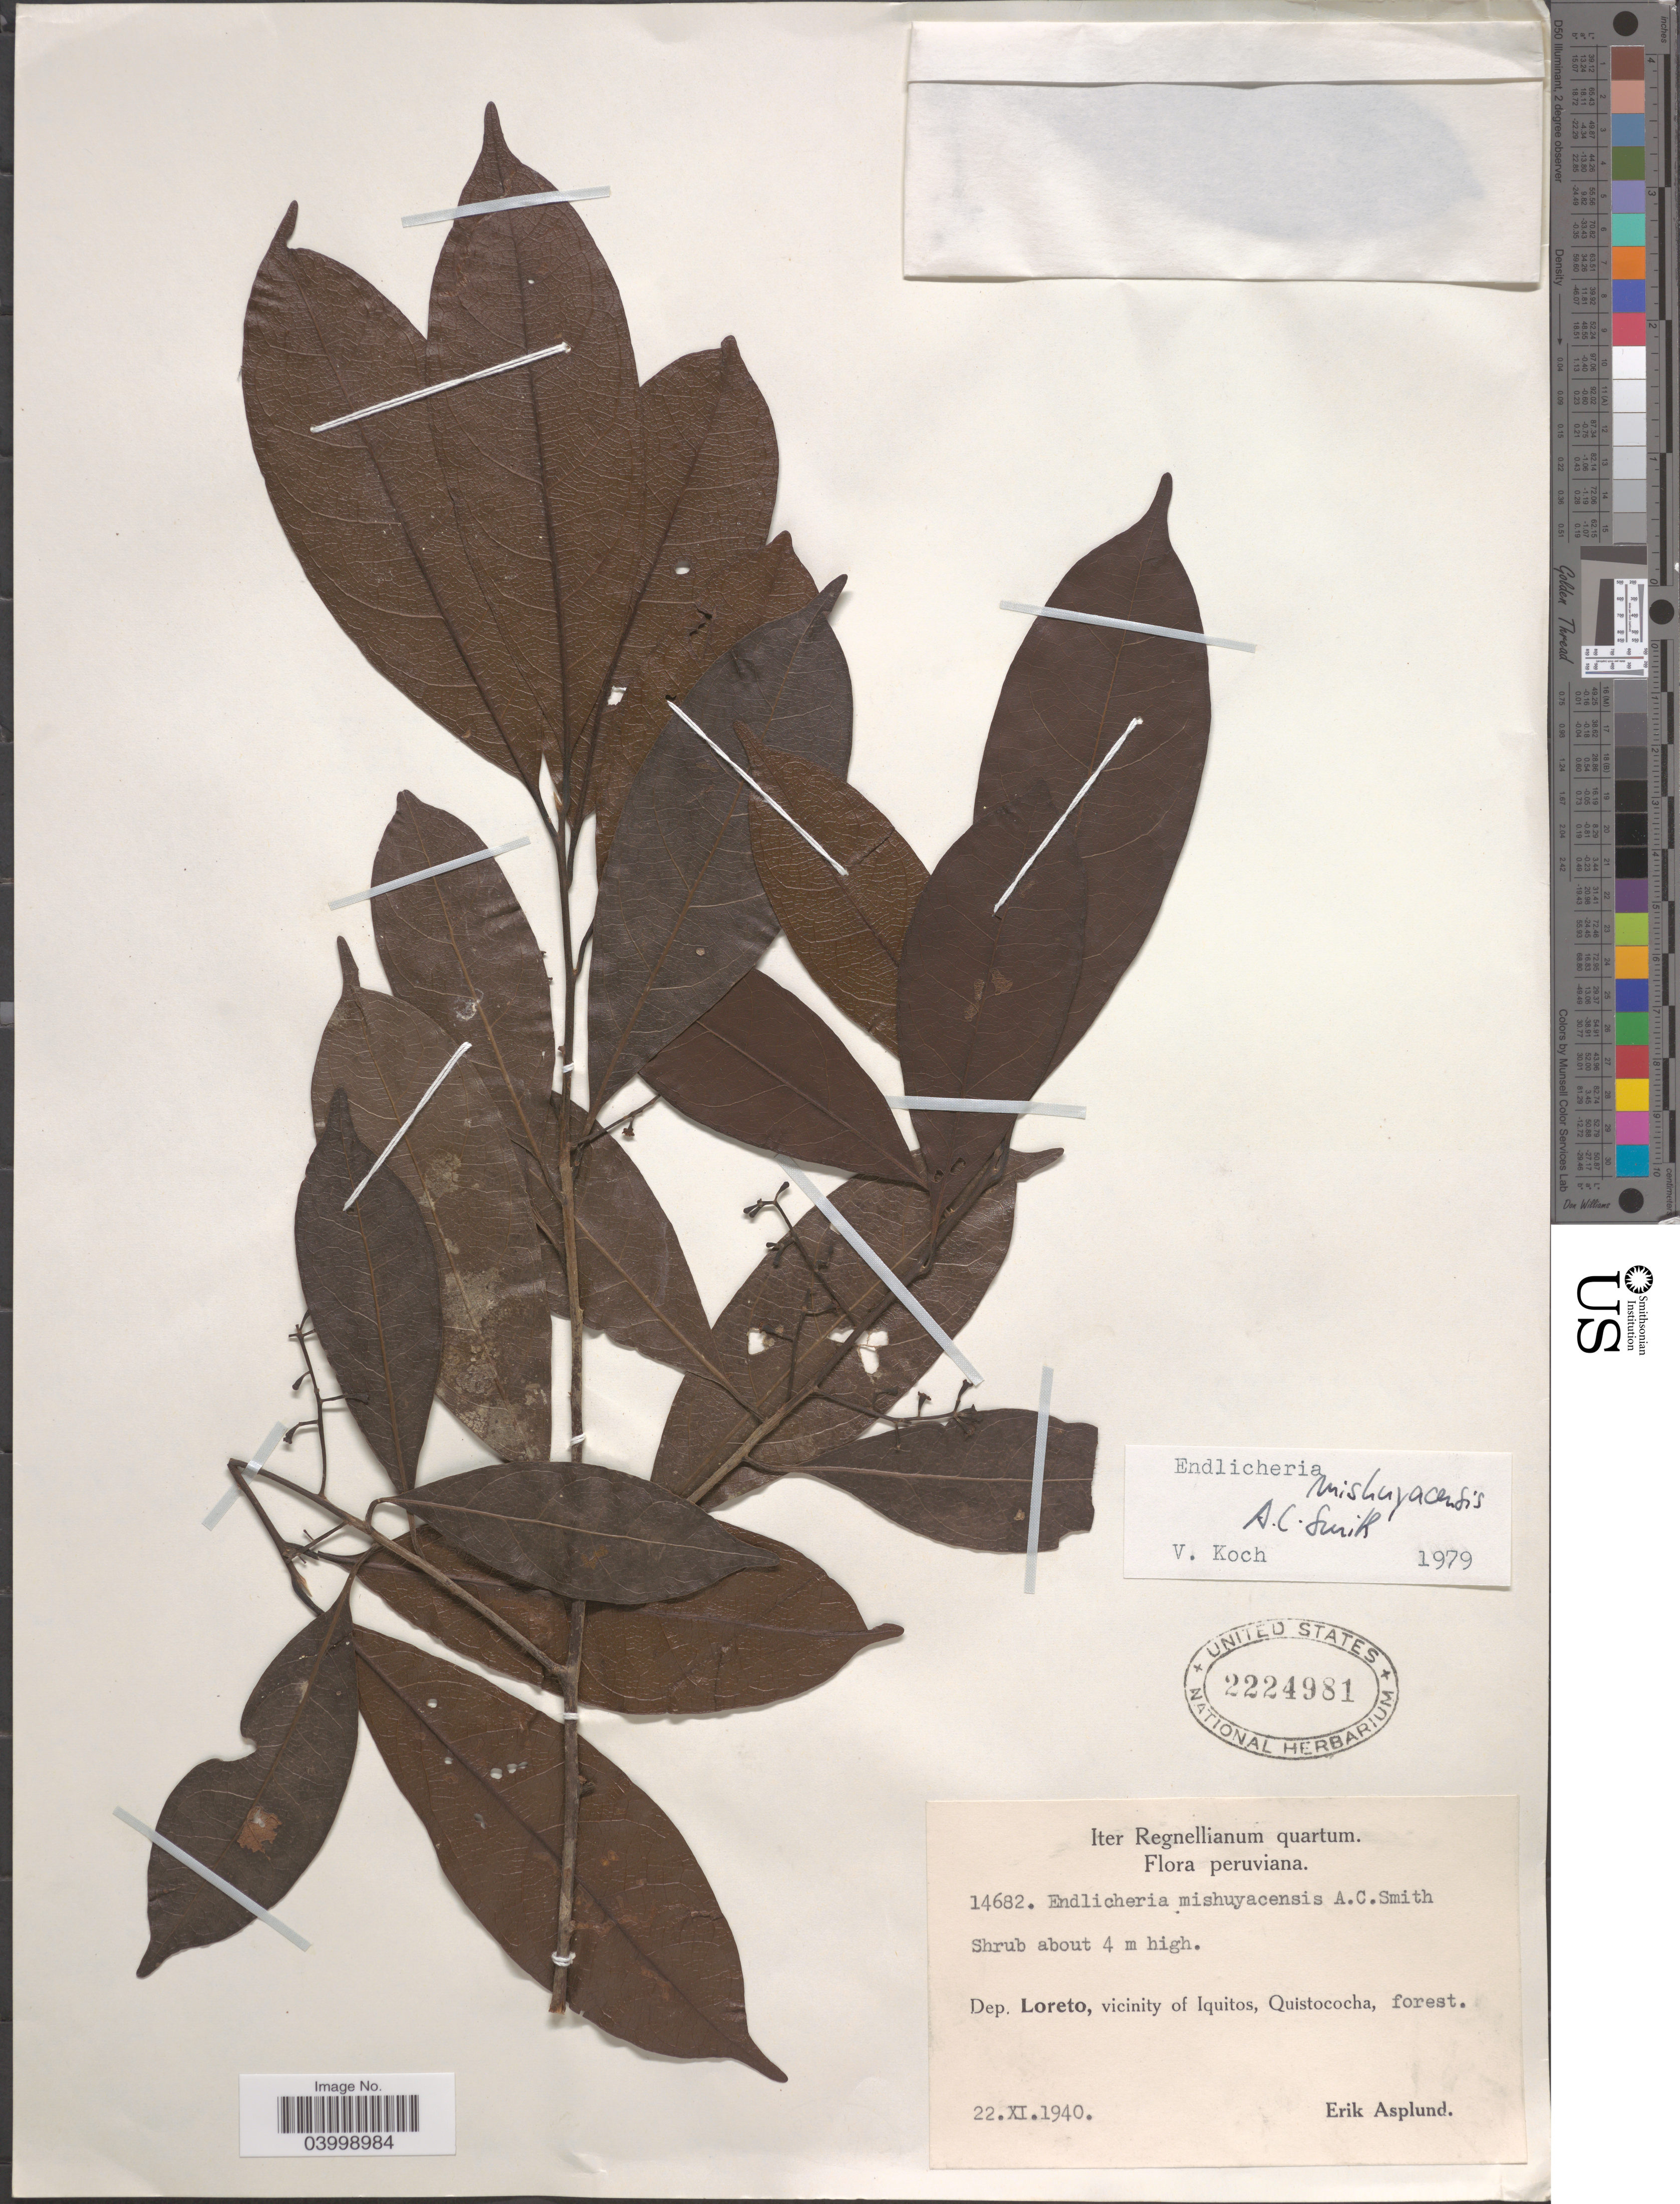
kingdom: Plantae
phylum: Tracheophyta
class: Magnoliopsida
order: Laurales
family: Lauraceae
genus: Endlicheria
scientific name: Endlicheria mishuyacensis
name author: A.C. Sm.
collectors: E. Asplund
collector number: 14682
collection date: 1940-11-22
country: Peru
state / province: Loreto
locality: Iter Regnellianum quartum. Dep. Loreto, vicinity of Iquitos, Quistococha.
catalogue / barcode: US 2224981